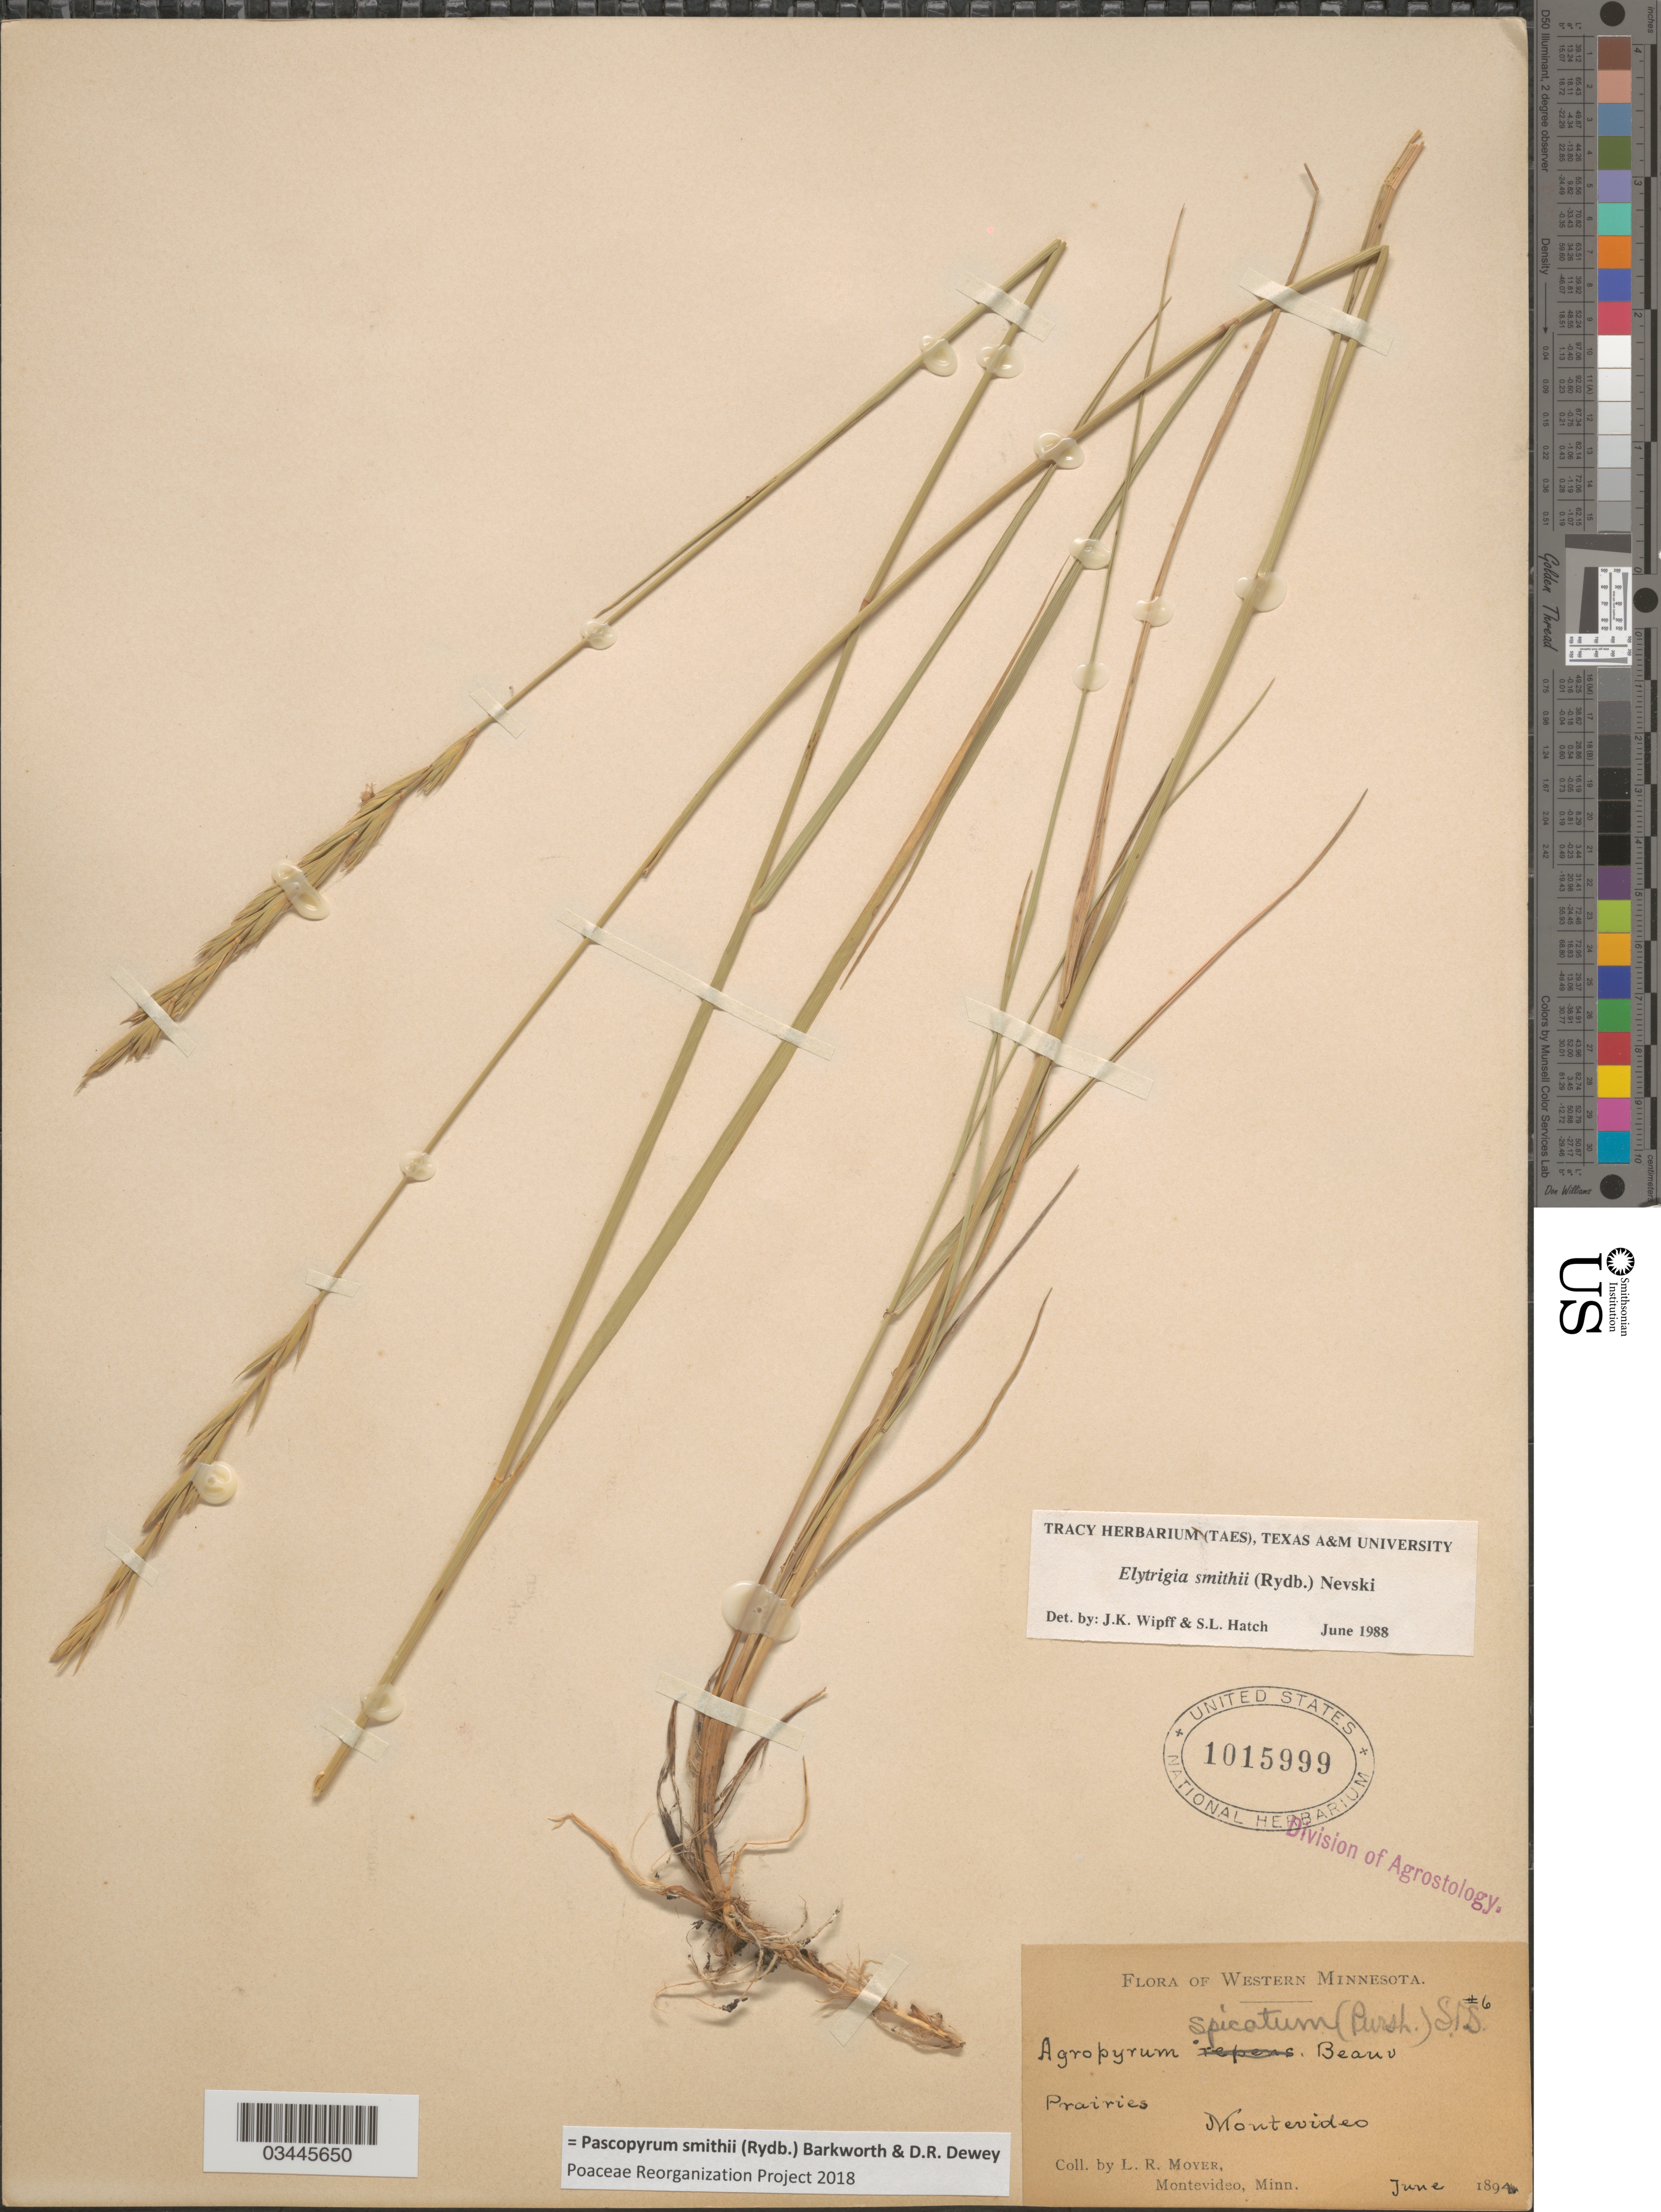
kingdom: Plantae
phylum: Tracheophyta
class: Liliopsida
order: Poales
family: Poaceae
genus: Pascopyrum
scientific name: Pascopyrum smithii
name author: (Rydb.) Barkworth & Dewey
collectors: L. Moyer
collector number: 6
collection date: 1894-06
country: United States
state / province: Minnesota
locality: Western Minnesota. Montevideo.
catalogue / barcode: US 1015999